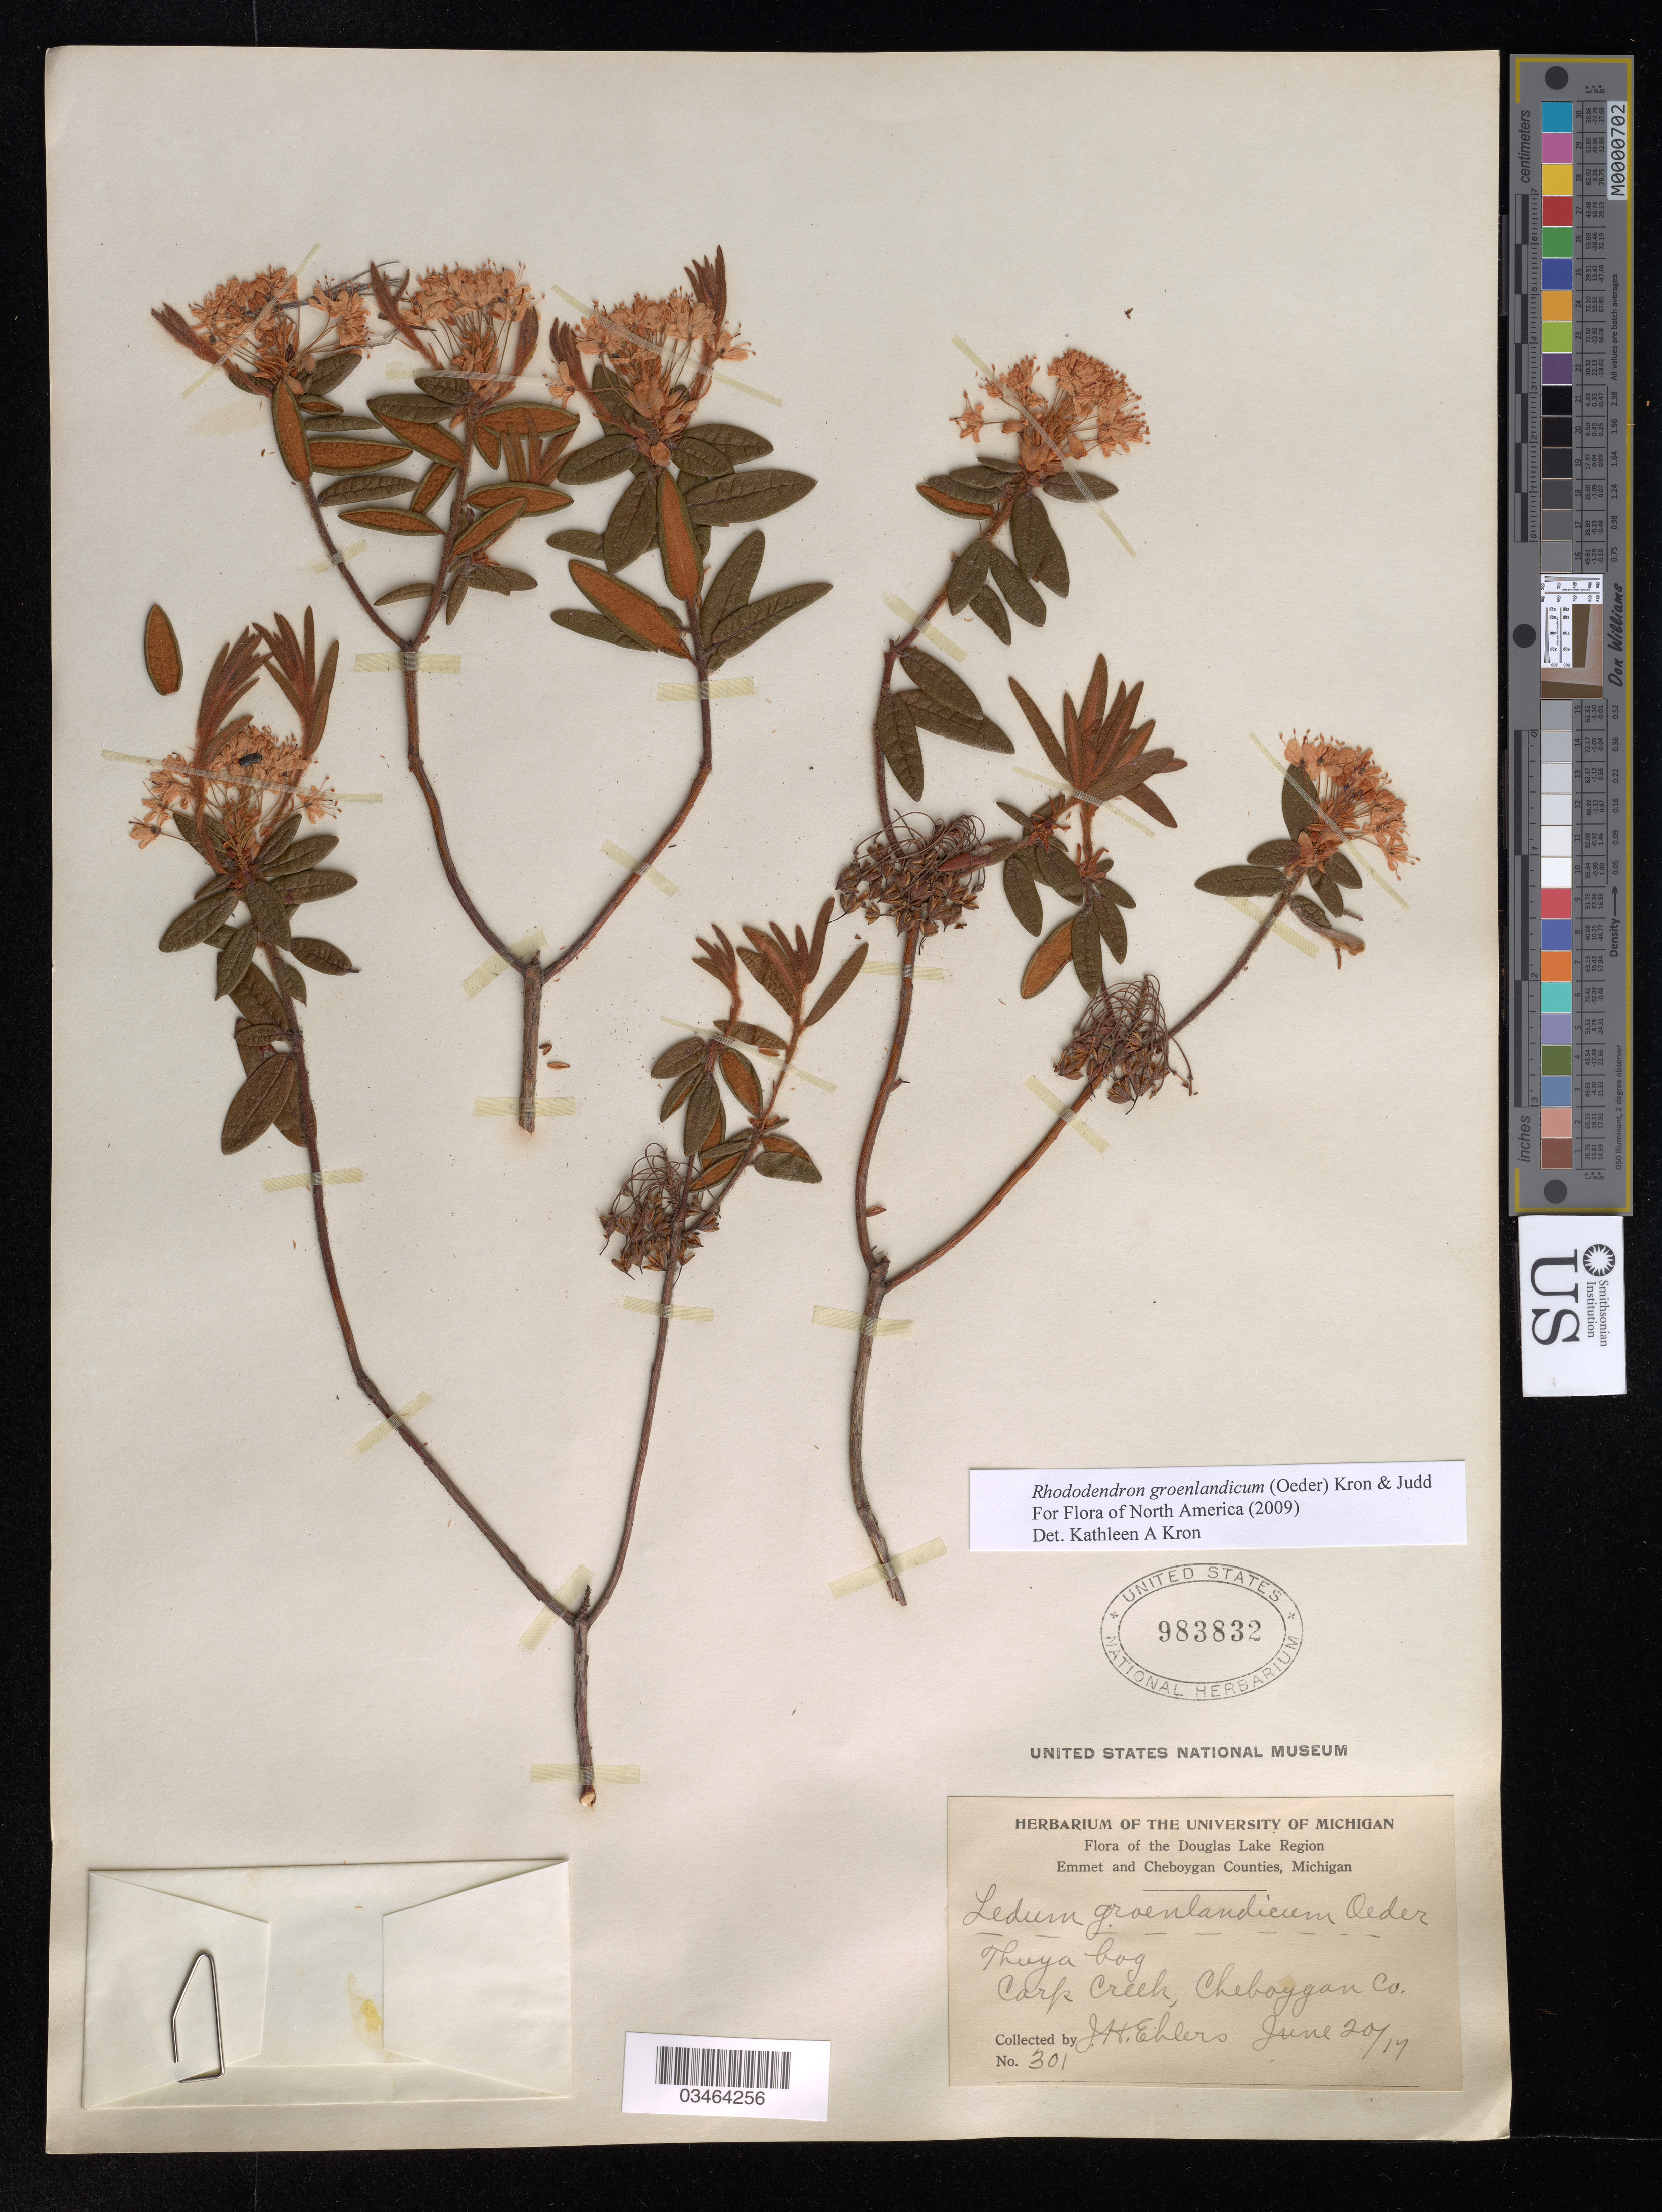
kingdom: Plantae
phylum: Tracheophyta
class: Magnoliopsida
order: Ericales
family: Ericaceae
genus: Rhododendron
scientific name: Rhododendron groenlandicum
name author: (Oeder) Kron & Judd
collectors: J. H. Ehlers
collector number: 301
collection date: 1917-06-20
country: United States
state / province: Michigan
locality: Douglas Lake Region. Carp Creek, Cheboygan Co.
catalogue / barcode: US 983832